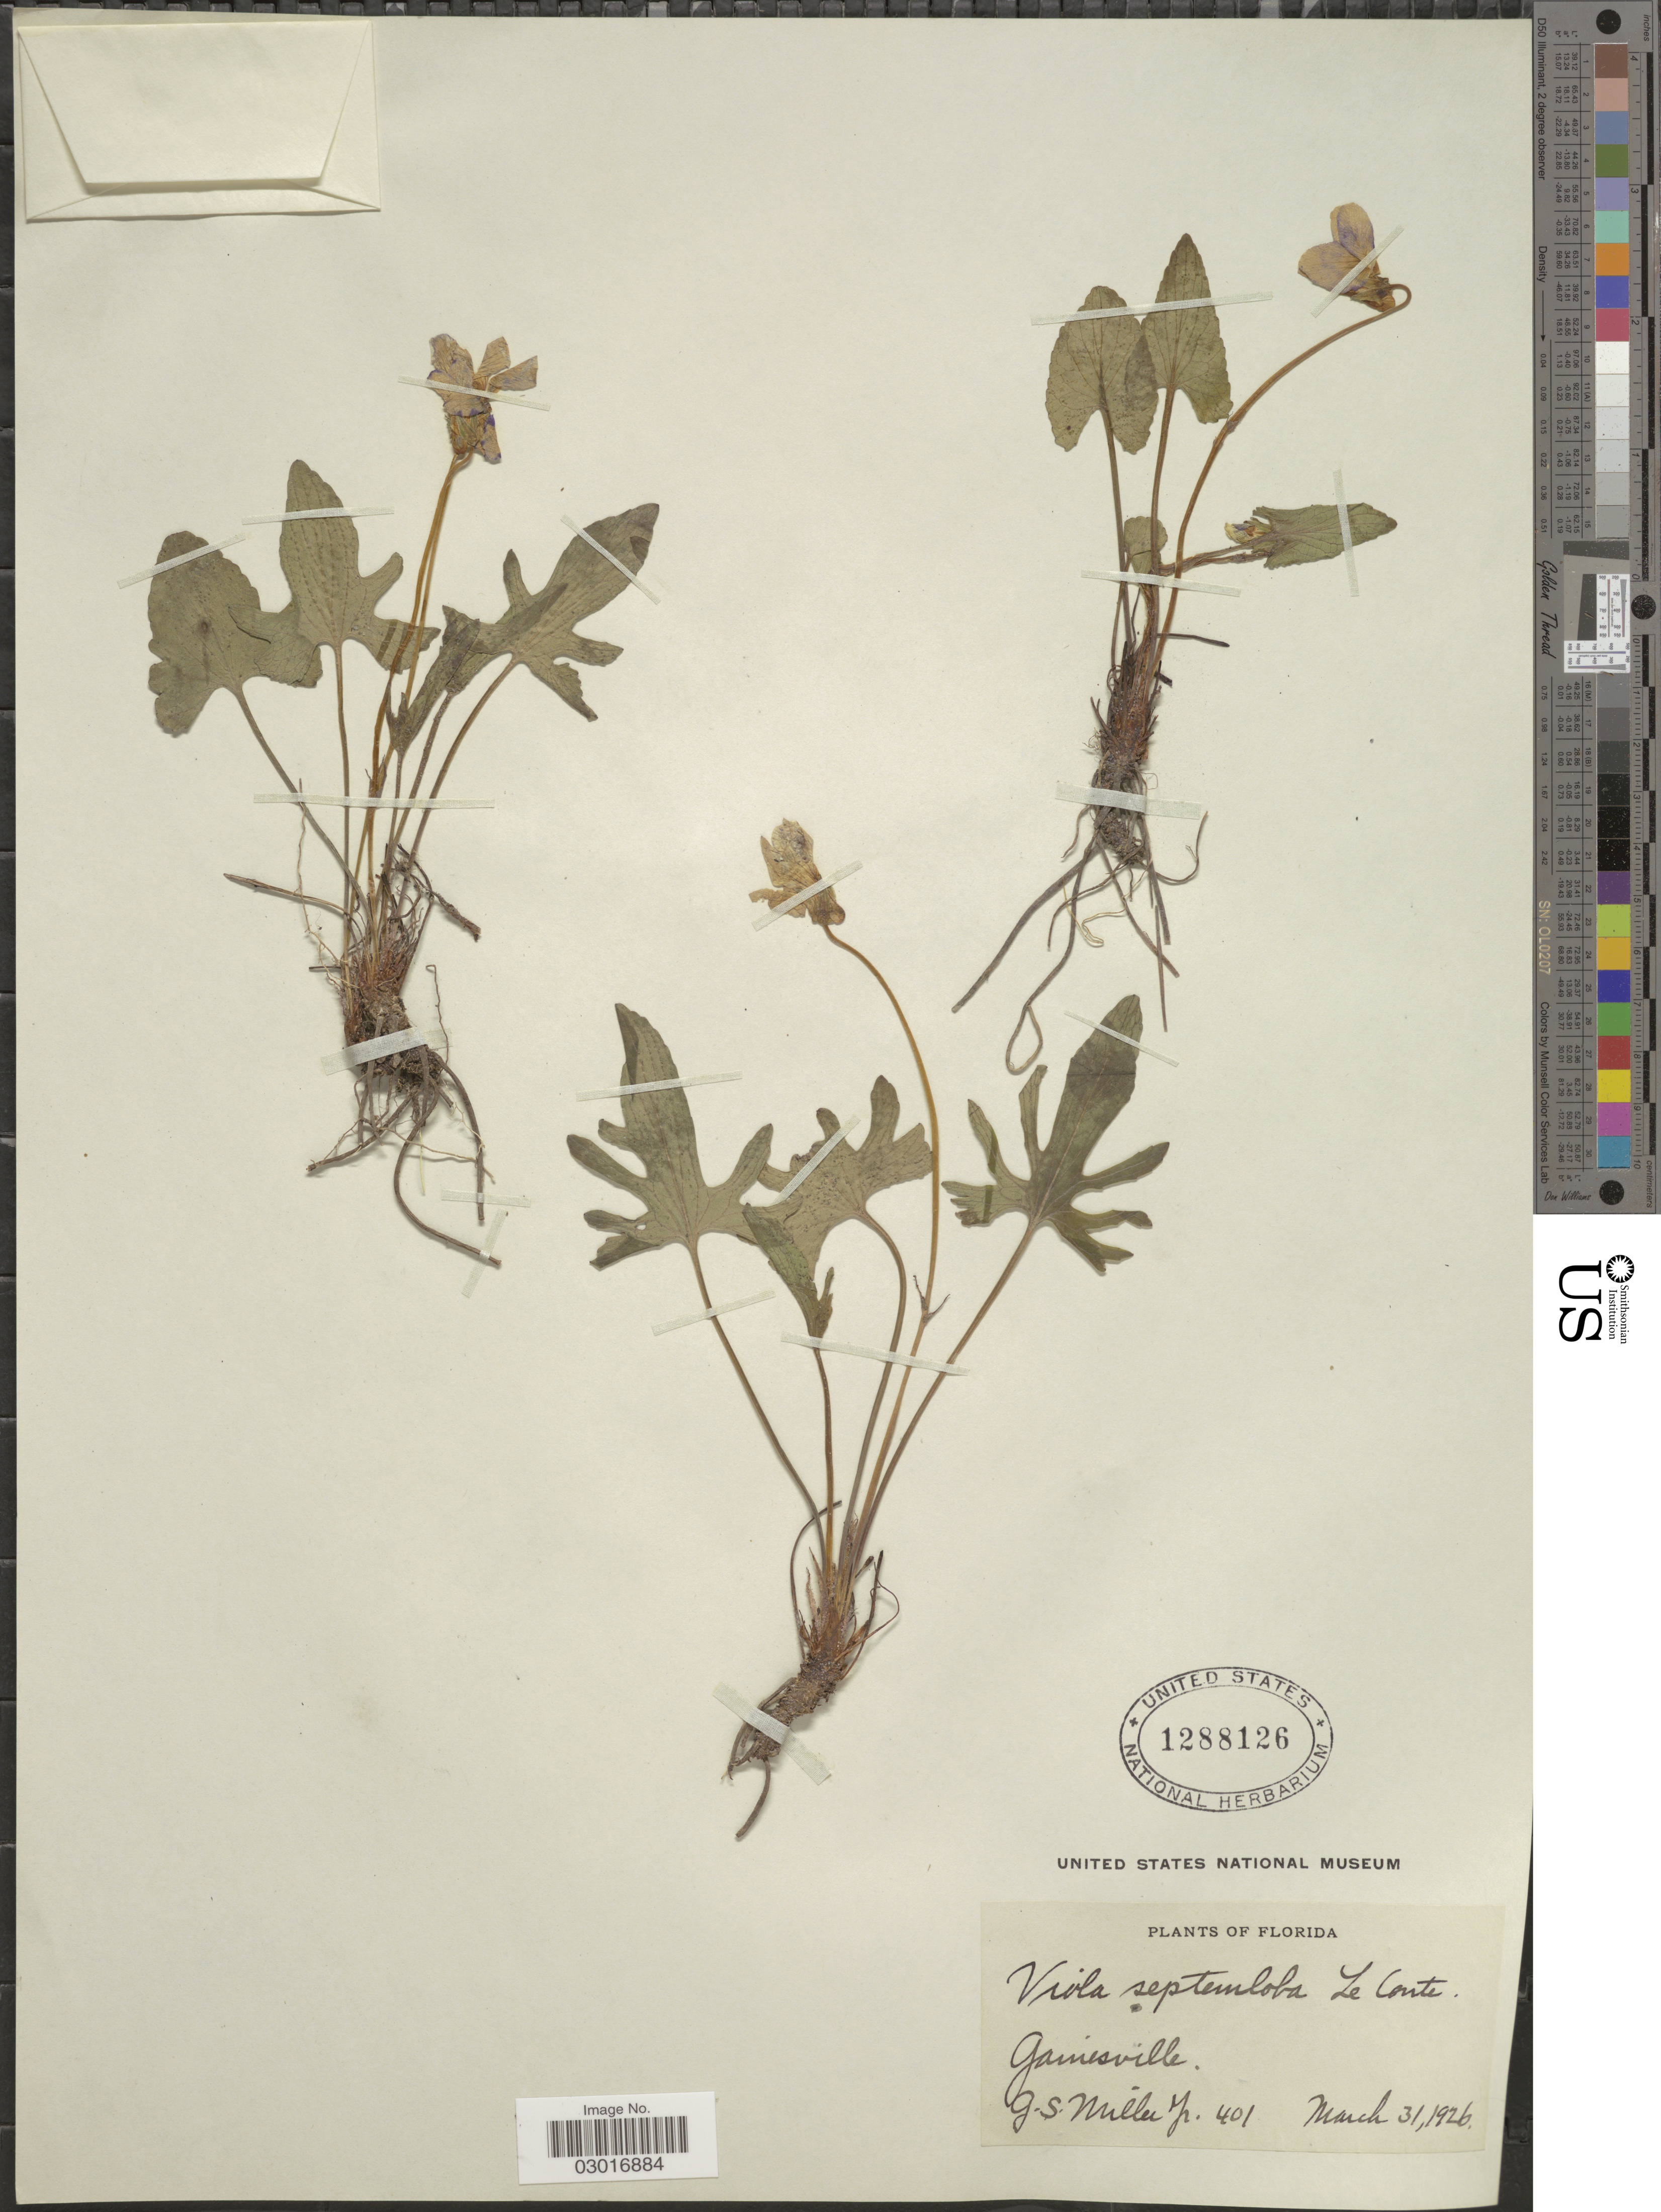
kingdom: Plantae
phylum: Tracheophyta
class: Magnoliopsida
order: Malpighiales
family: Violaceae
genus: Viola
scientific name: Viola septemloba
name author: LeConte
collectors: G. S. Miller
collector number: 401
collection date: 1926-03-31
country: United States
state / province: Florida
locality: Gainesville.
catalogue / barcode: US 1288126